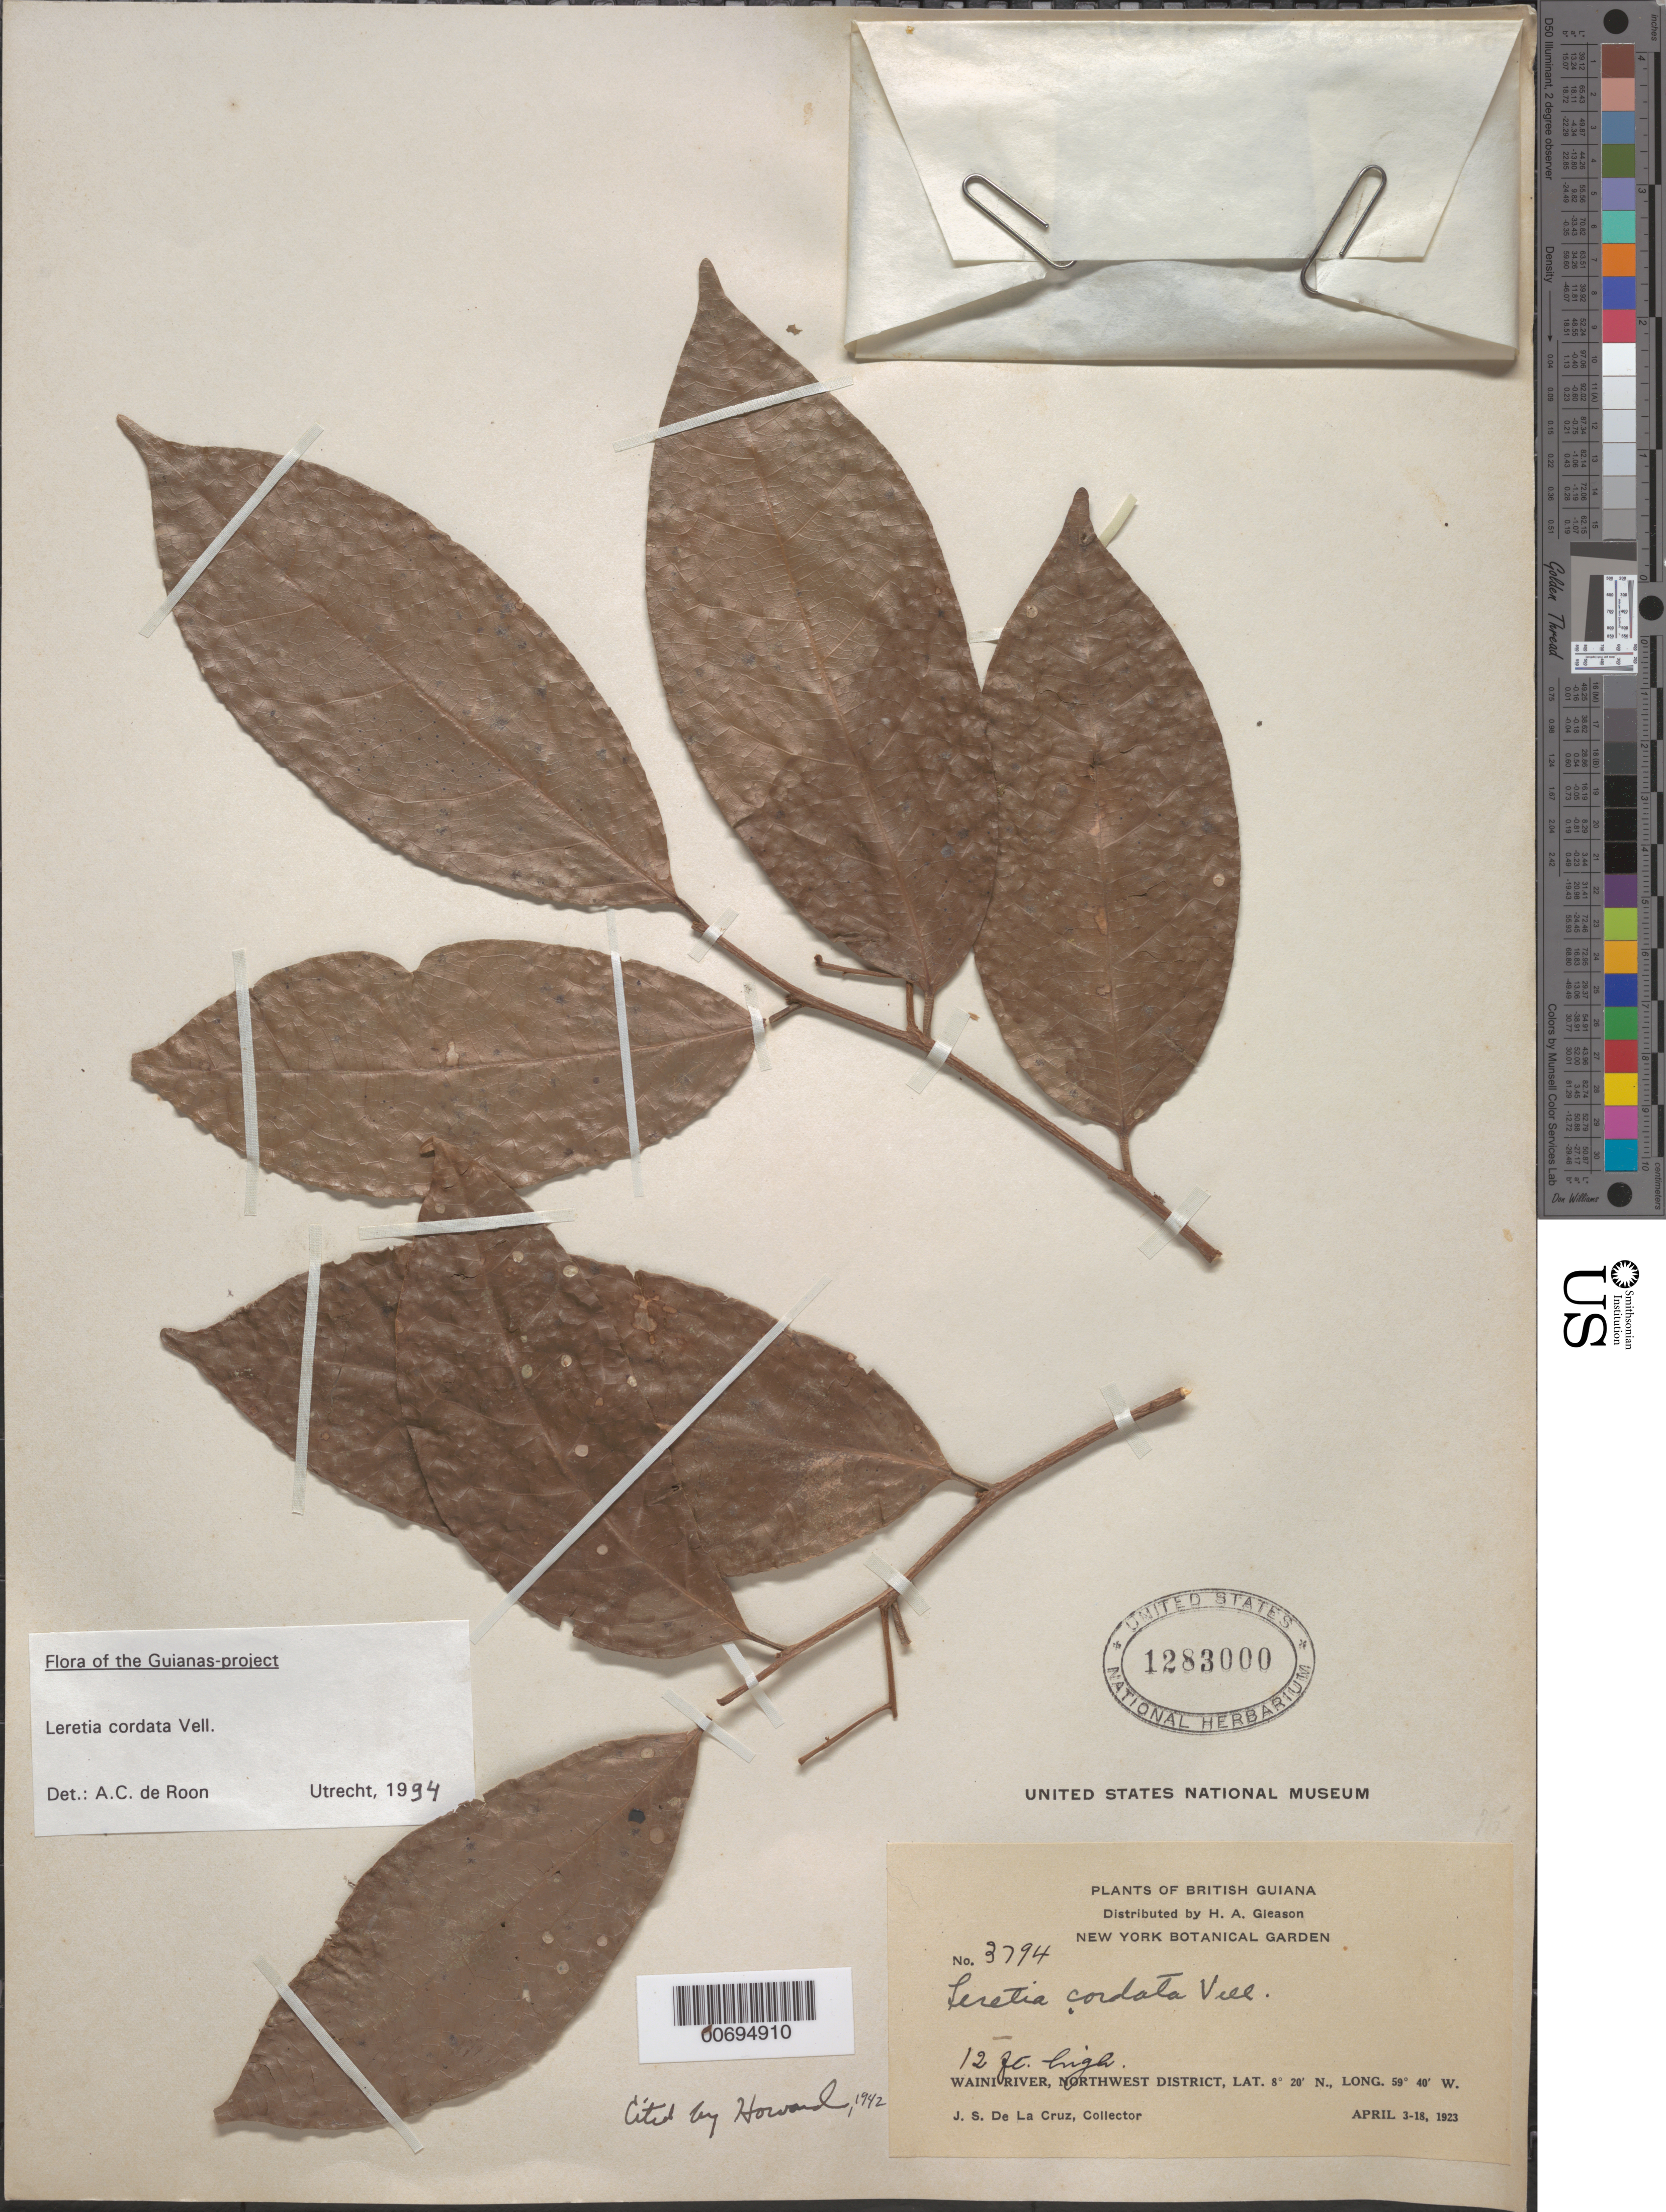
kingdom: Plantae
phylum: Tracheophyta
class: Magnoliopsida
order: Icacinales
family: Icacinaceae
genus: Leretia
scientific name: Leretia cordata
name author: Vell.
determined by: de Roon, A. C.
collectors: J. S. de la Cruz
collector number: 3794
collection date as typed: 3-Apr-23 to 18-Apr-23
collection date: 1923-04-03/1923-04-18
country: Guyana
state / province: Barima-Waini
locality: Waini R., NW District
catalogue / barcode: US 1283000